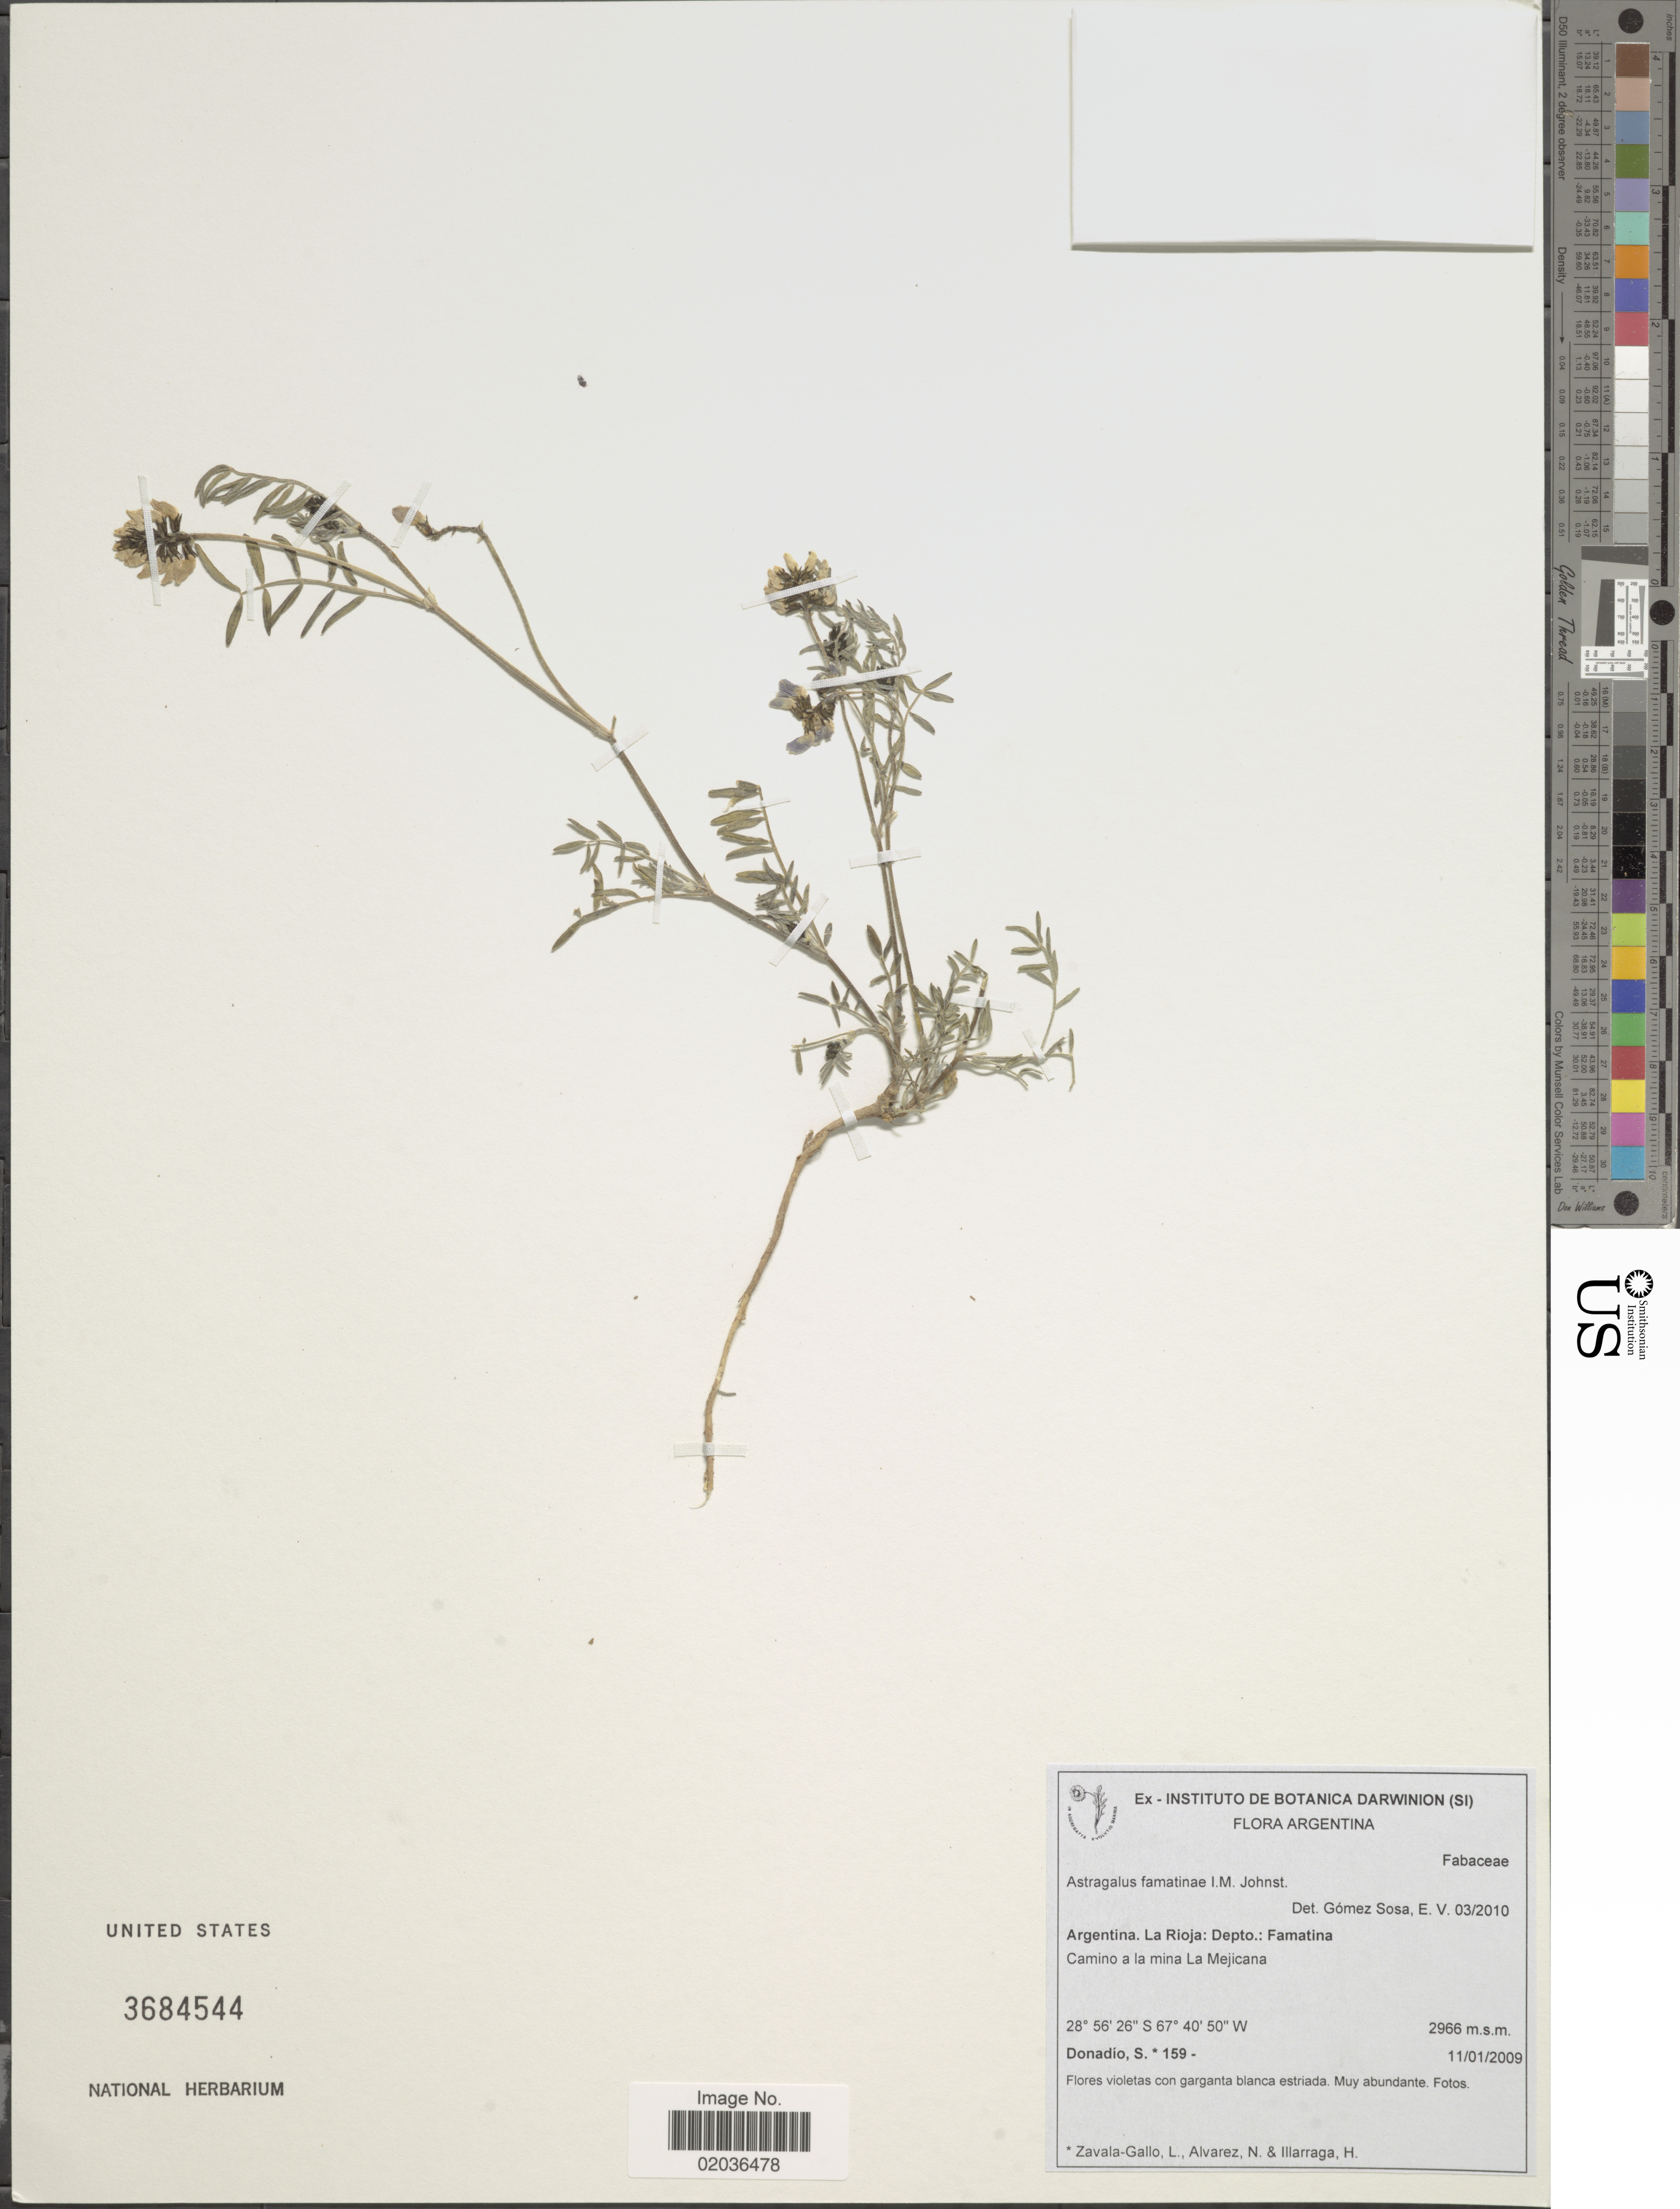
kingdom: Plantae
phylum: Tracheophyta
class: Magnoliopsida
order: Fabales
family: Fabaceae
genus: Astragalus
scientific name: Astragalus famatinae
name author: I.M. Johnst.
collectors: S. Donadio, L. Savala-Gallo, N. Alvarez & H. Illarraga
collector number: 159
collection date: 2009-01-11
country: Argentina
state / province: La Rioja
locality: Depto.: Famatina. Camino a la mina La Mejicana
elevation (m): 2966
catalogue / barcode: US 3684544